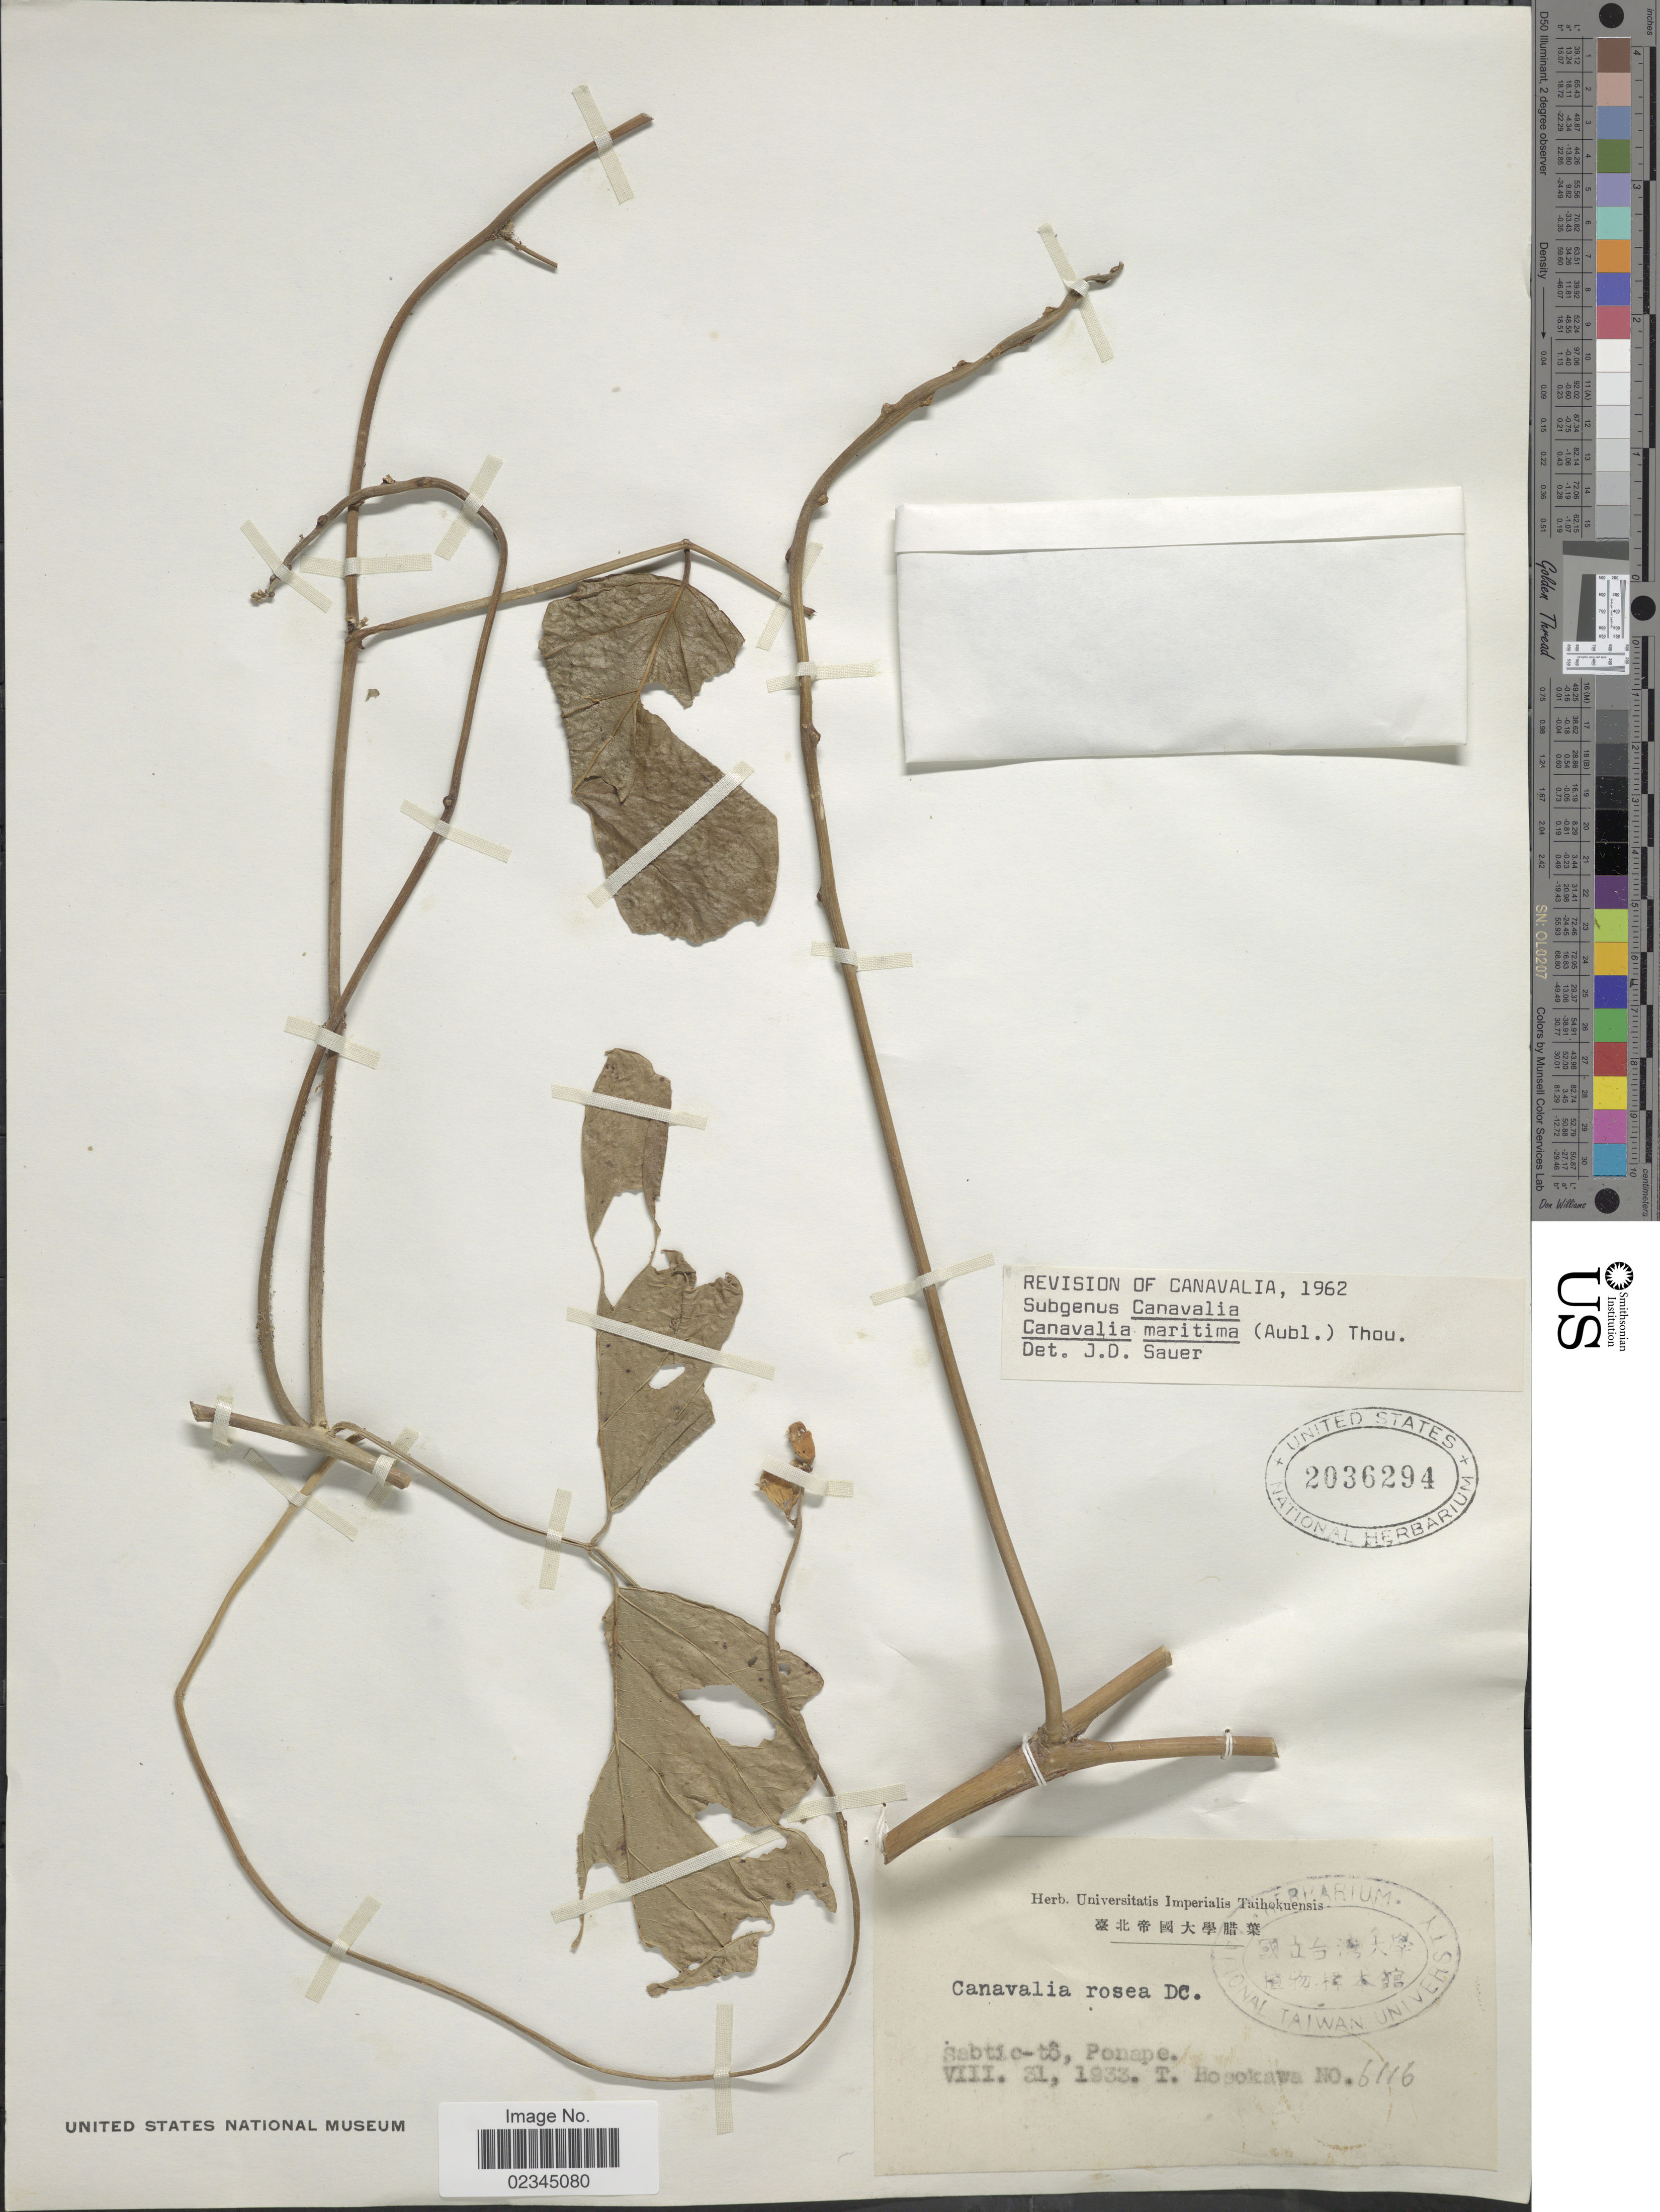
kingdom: Plantae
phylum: Tracheophyta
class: Magnoliopsida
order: Fabales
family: Fabaceae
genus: Canavalia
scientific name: Canavalia rosea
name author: (Sw.) DC.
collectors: T. Hosokawa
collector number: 6116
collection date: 1933-08-31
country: Micronesia, Federated States of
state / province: Pohnpei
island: Pohnpei [Ponape]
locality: Sabtic -to, Ponape.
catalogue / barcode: US 2036294